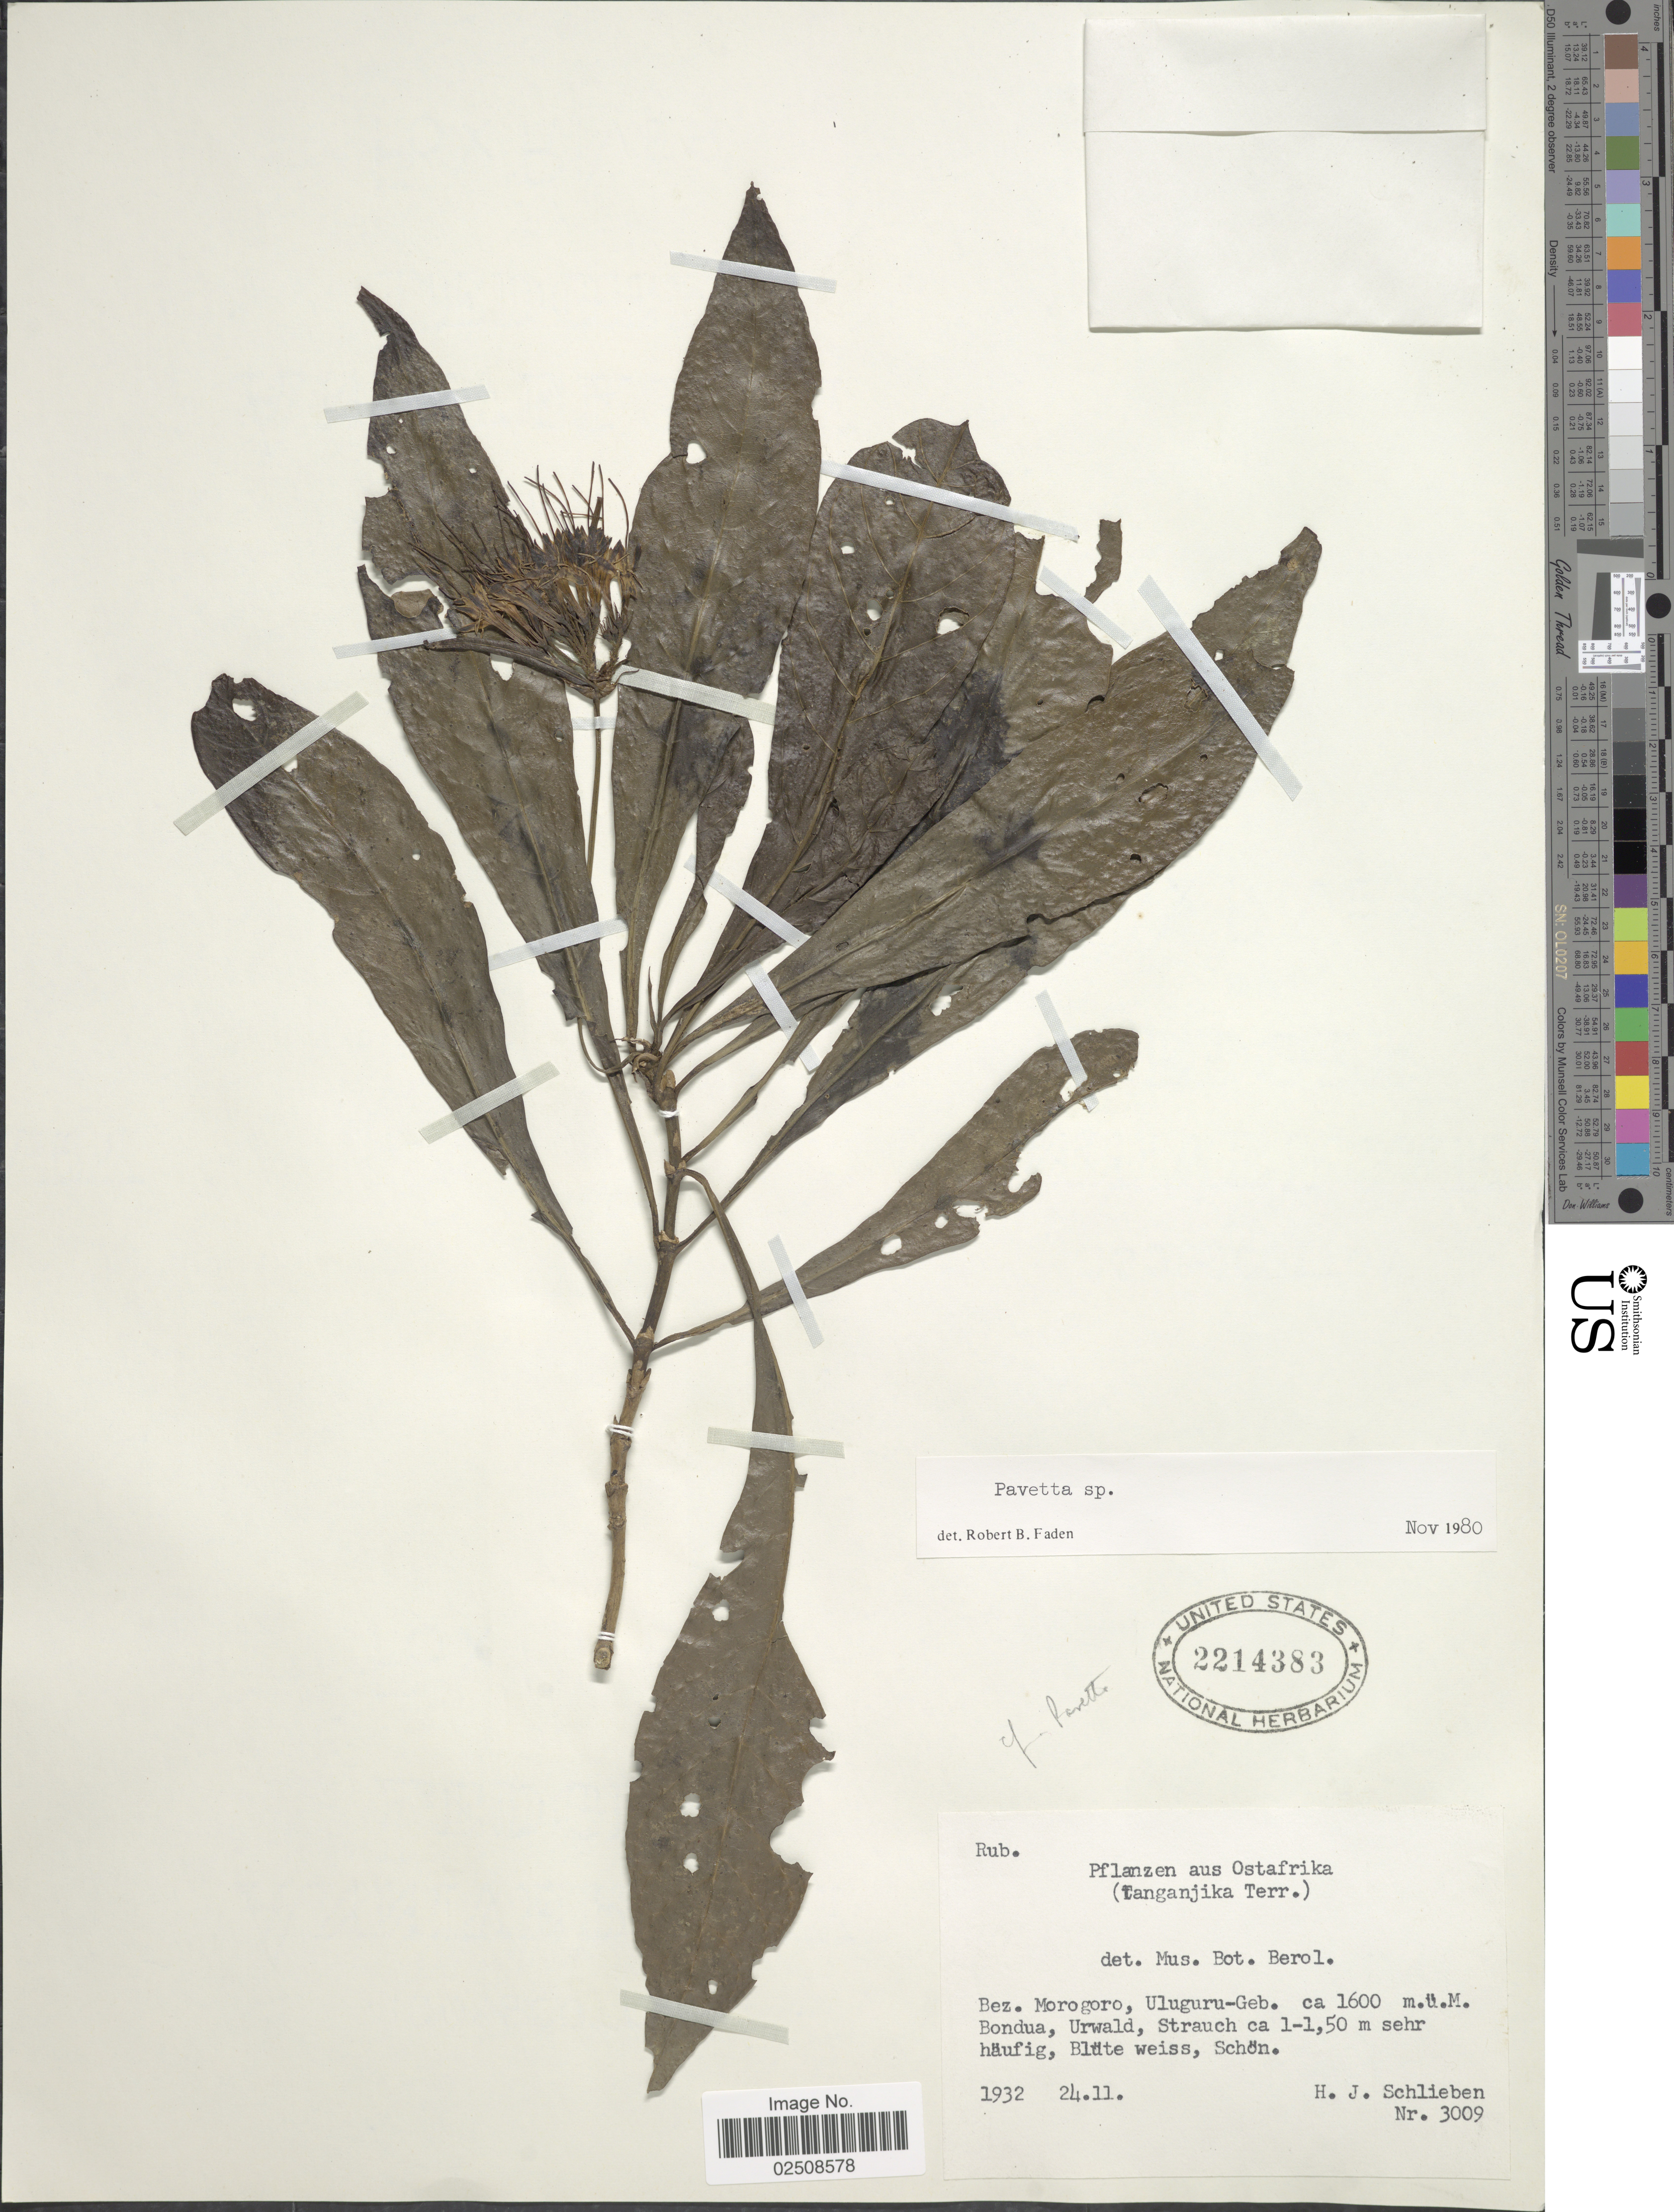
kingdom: Plantae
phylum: Tracheophyta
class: Magnoliopsida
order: Gentianales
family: Rubiaceae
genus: Pavetta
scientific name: Pavetta sp.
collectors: H. J. Schlieben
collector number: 3009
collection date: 1932-11-24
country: Tanzania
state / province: Morogoro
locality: Ostafrika. (Tanganjika Terr.). Bez. Morogoro, Uluguru-Geb.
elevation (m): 1600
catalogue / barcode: US 2214383